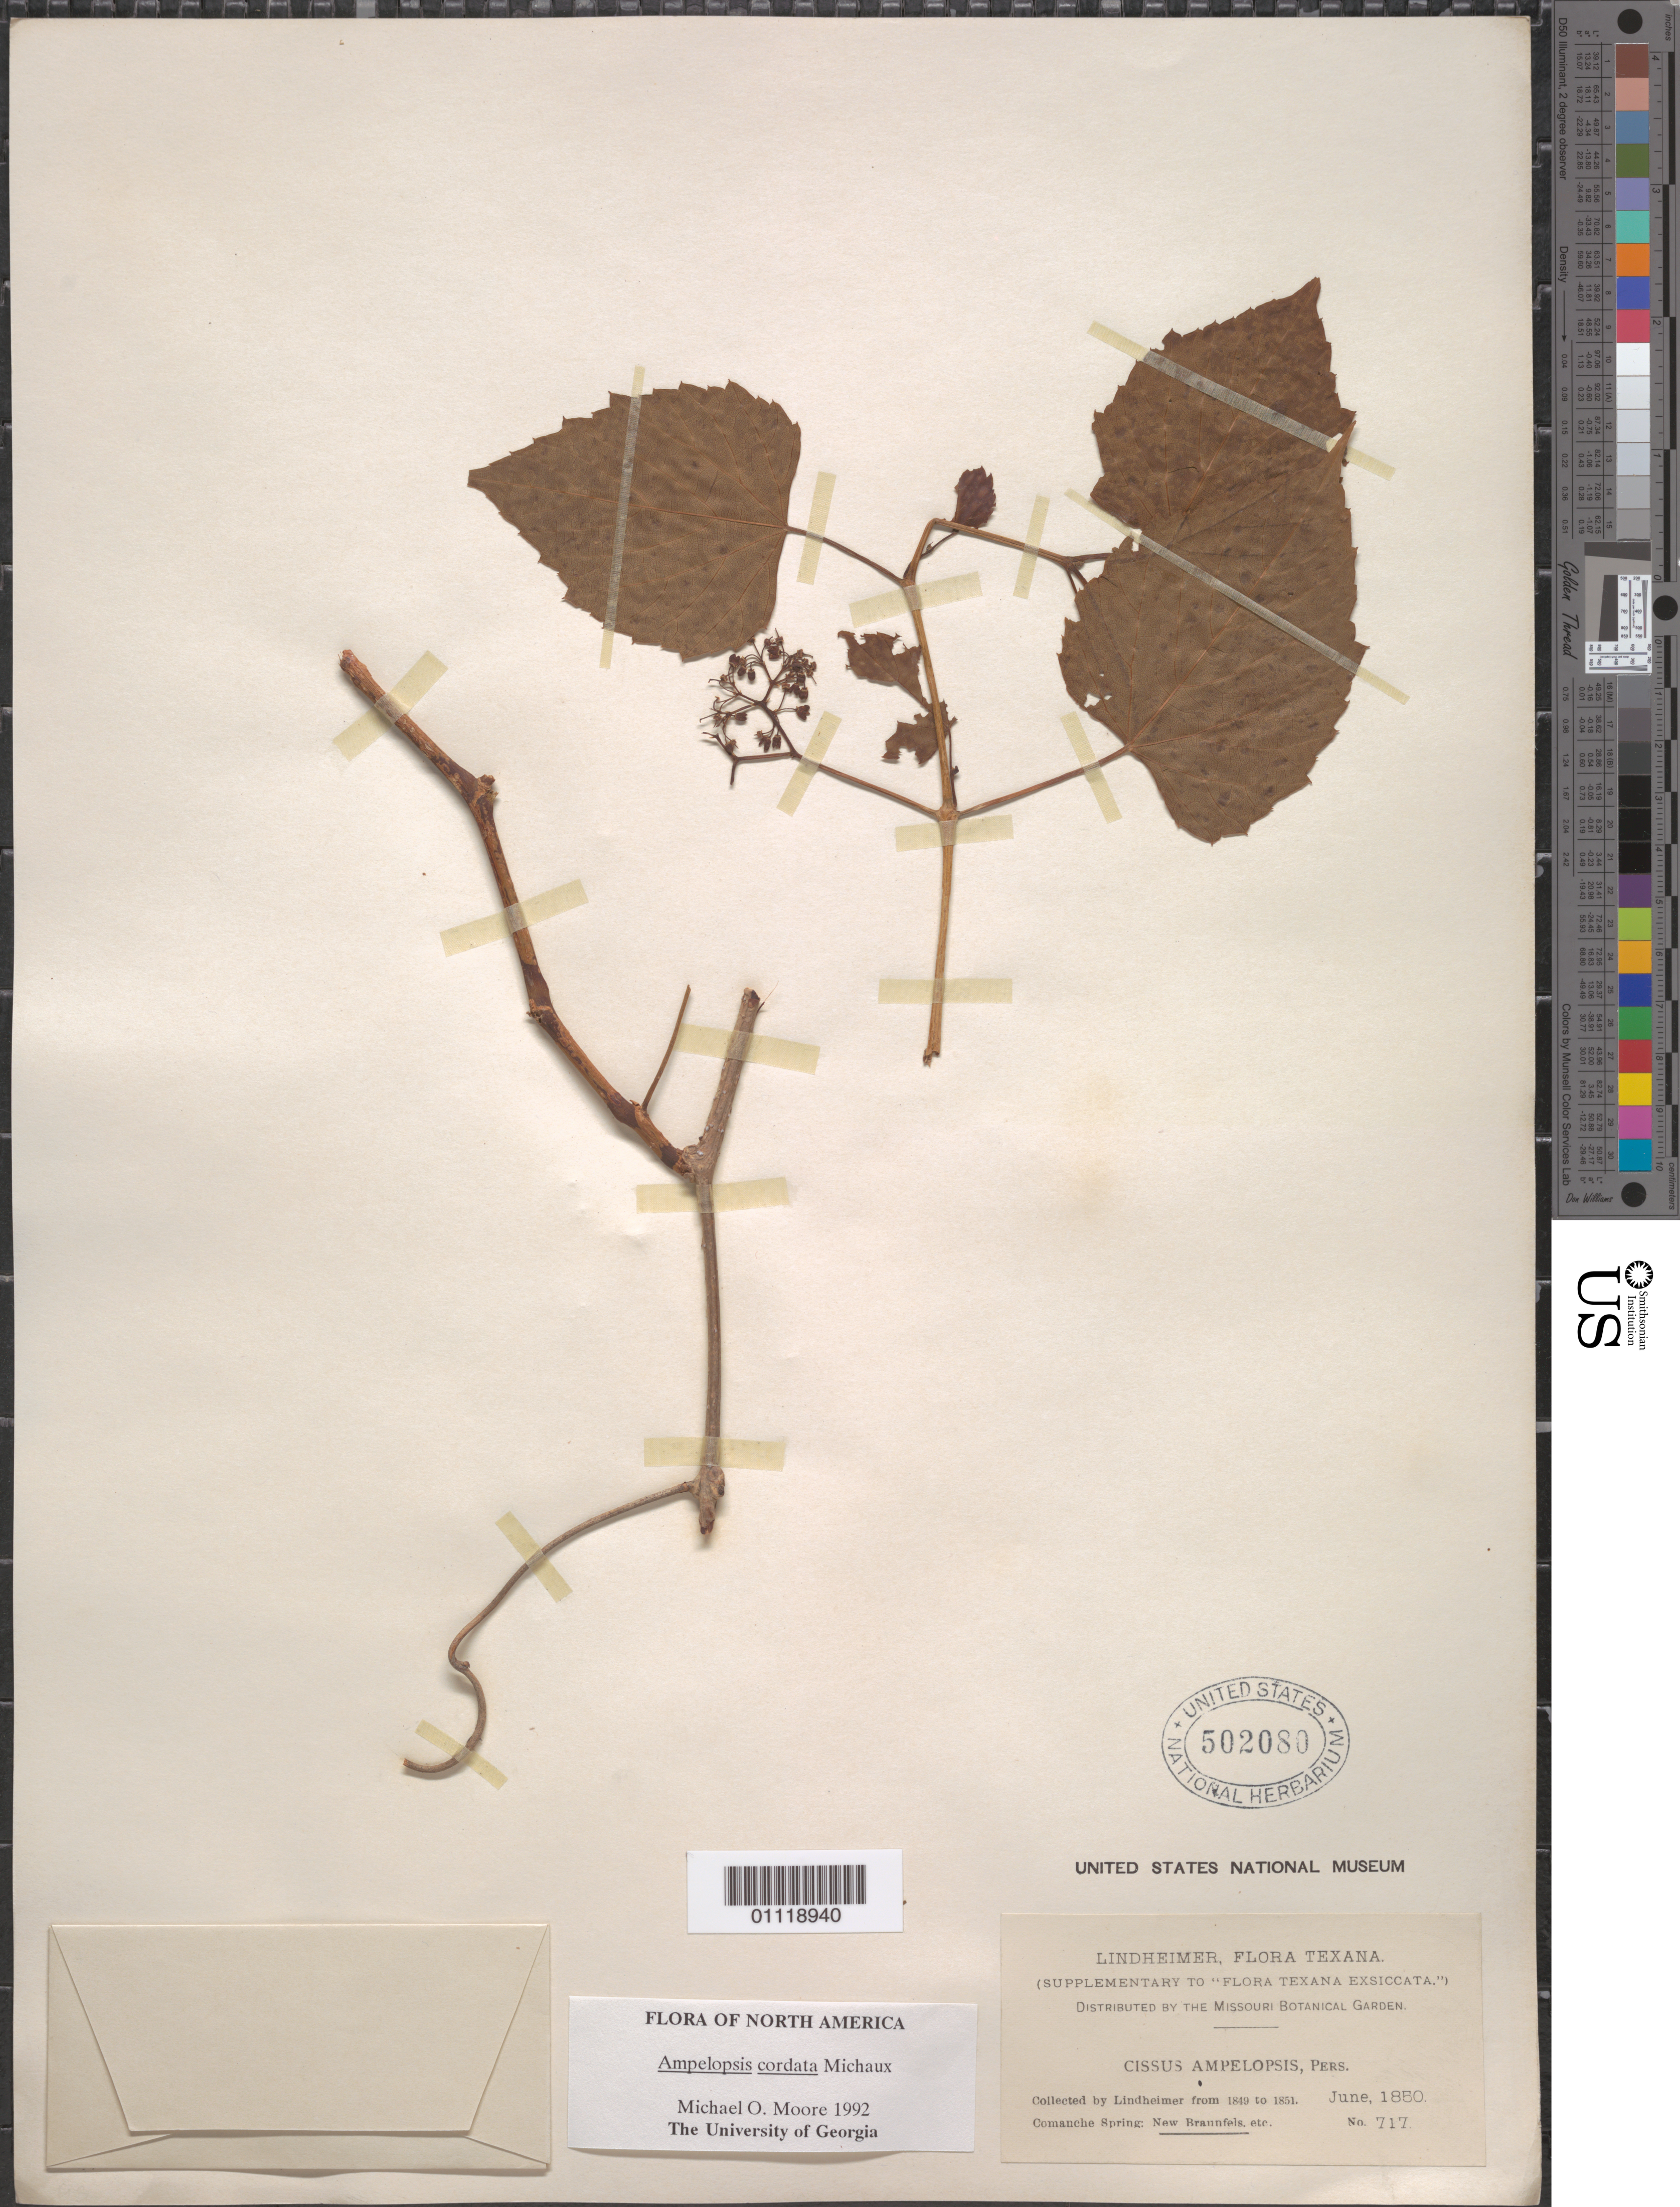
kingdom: Plantae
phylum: Tracheophyta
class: Magnoliopsida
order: Vitales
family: Vitaceae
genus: Ampelopsis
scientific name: Ampelopsis cordata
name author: Michx.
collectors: F. J. Lindheimer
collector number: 717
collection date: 1880-06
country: United States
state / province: Texas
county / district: Bexar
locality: Comanche Spring: New Braunfels.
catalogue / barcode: US 502080